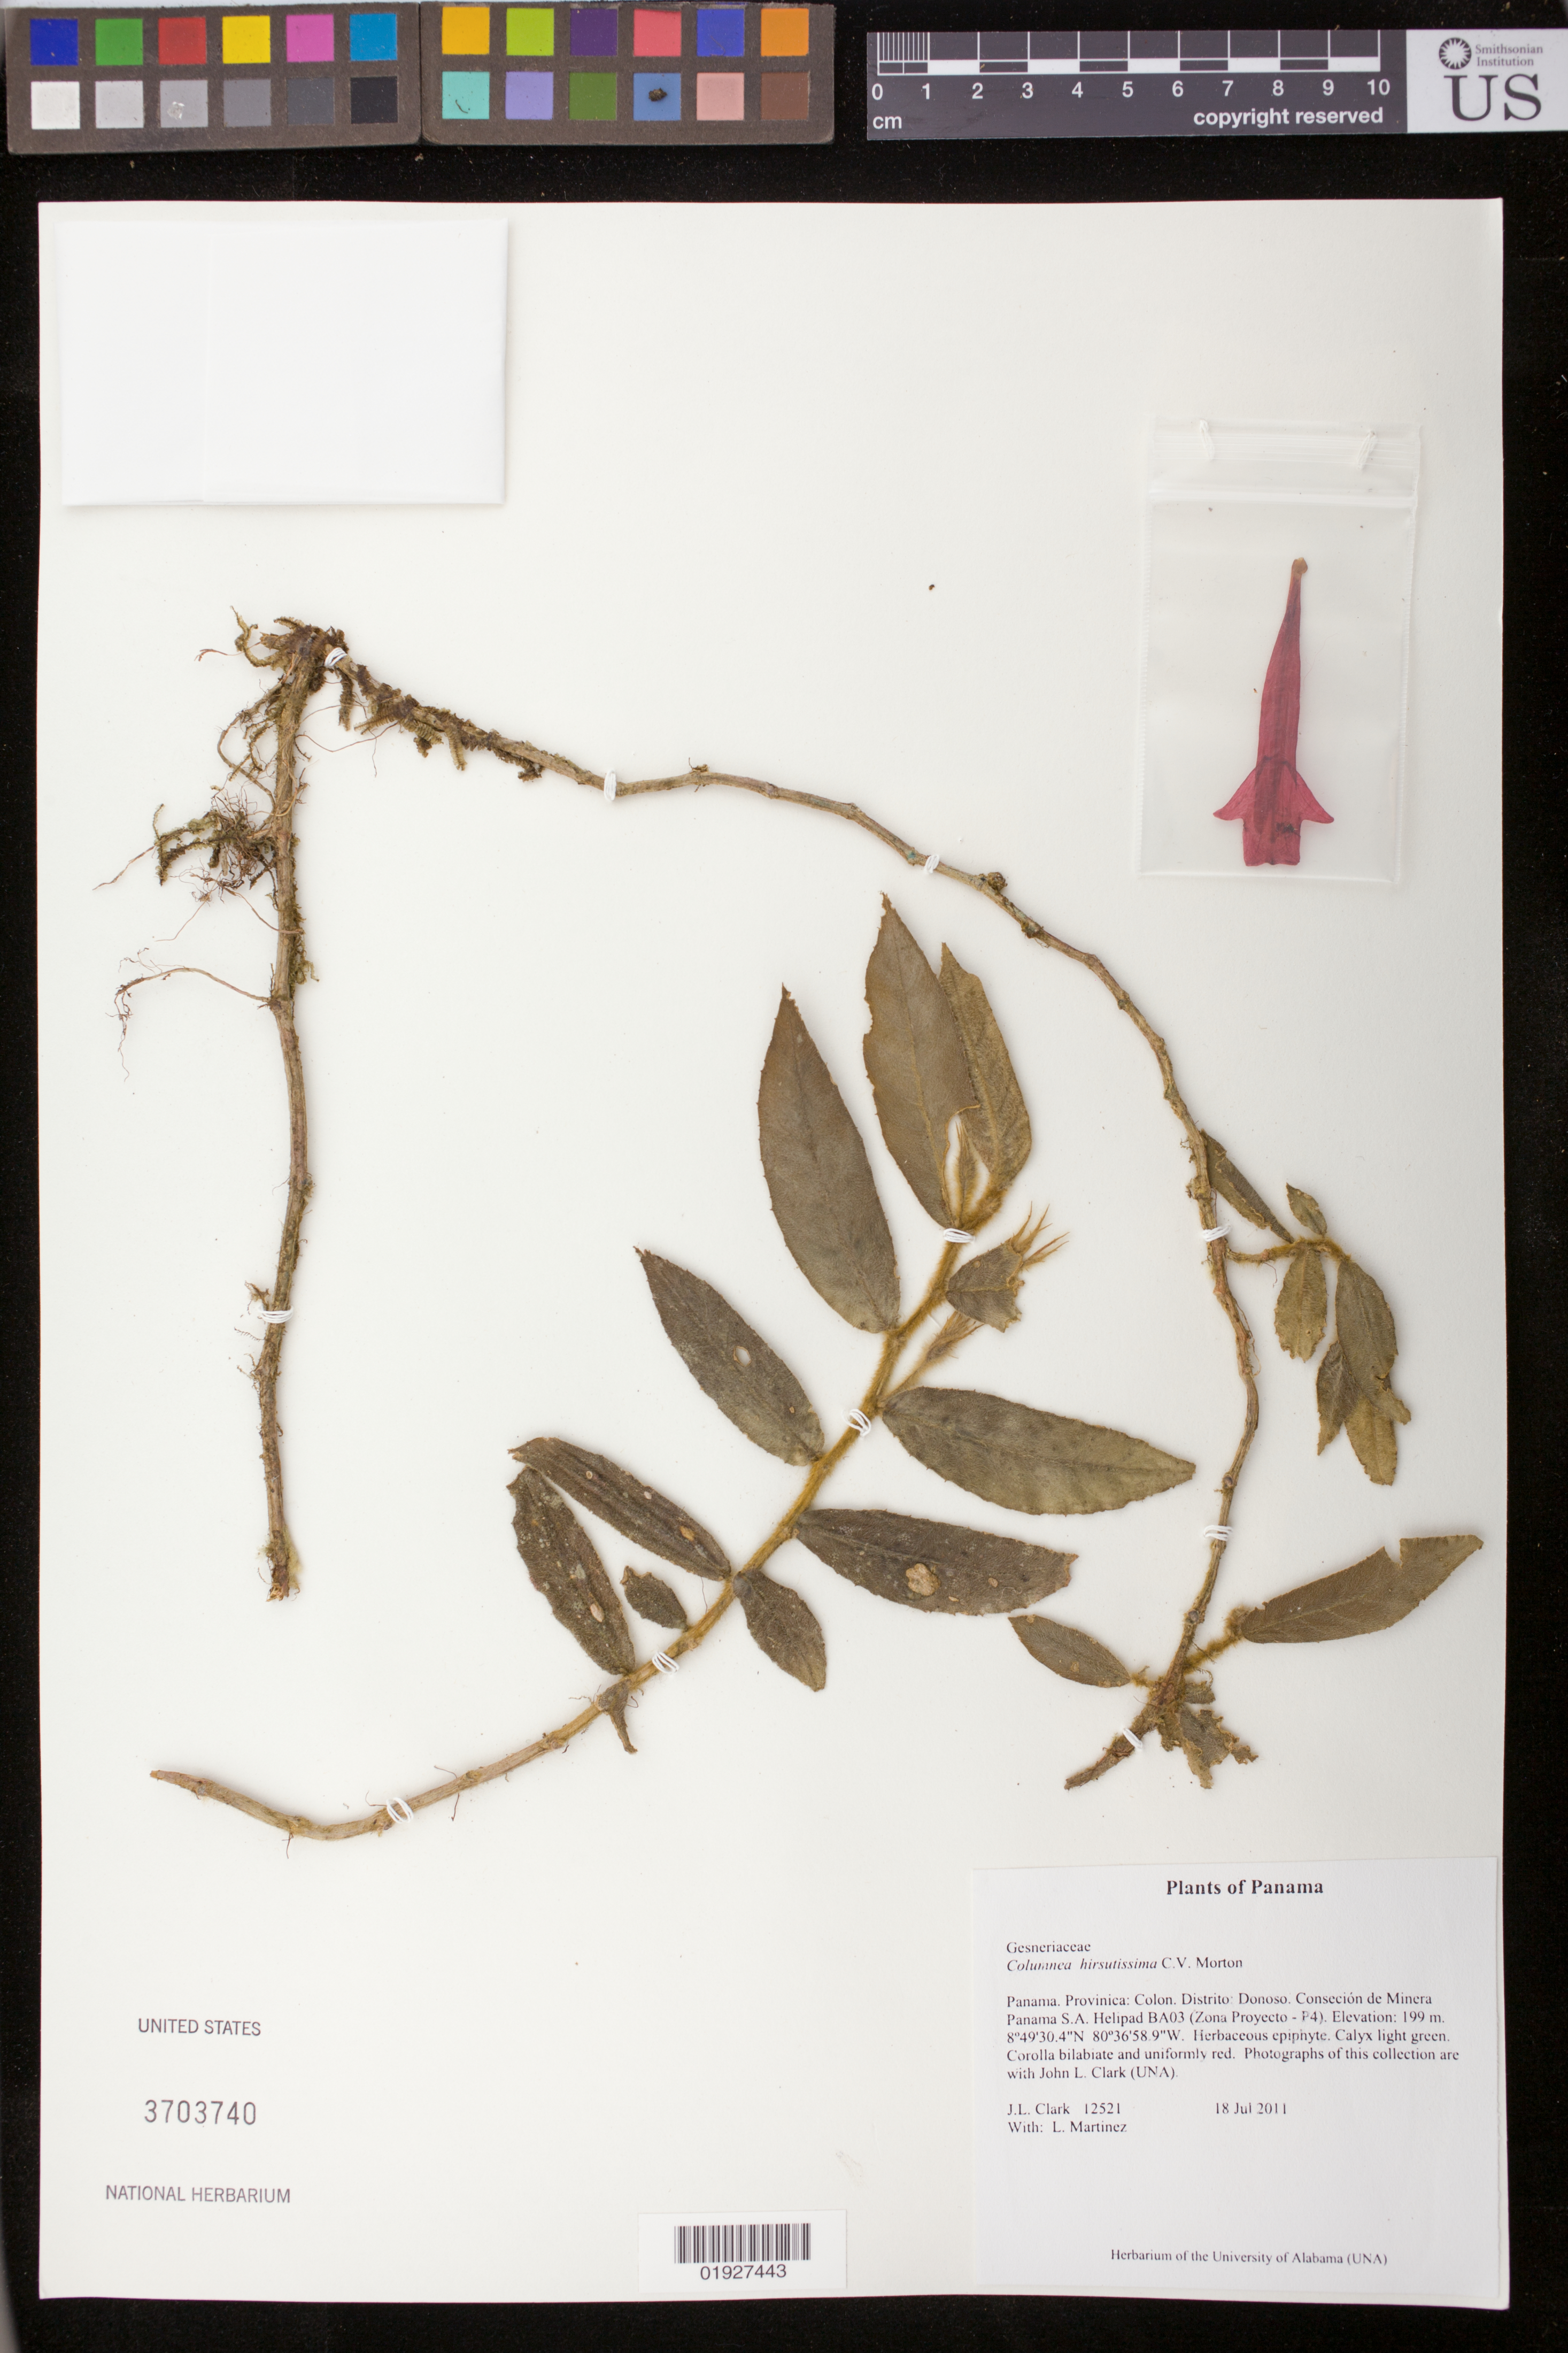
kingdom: Plantae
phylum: Tracheophyta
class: Magnoliopsida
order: Lamiales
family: Gesneriaceae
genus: Columnea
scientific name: Columnea hirsutissima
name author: C.V. Morton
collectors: J. L. Clark & L. Martinez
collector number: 12521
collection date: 2011-07-18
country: Panama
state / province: Colón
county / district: Donoso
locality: Conseción de Minera Panama S.A. Helipad BA03 (Zona Proyecto - P4)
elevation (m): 199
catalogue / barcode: US 3703740